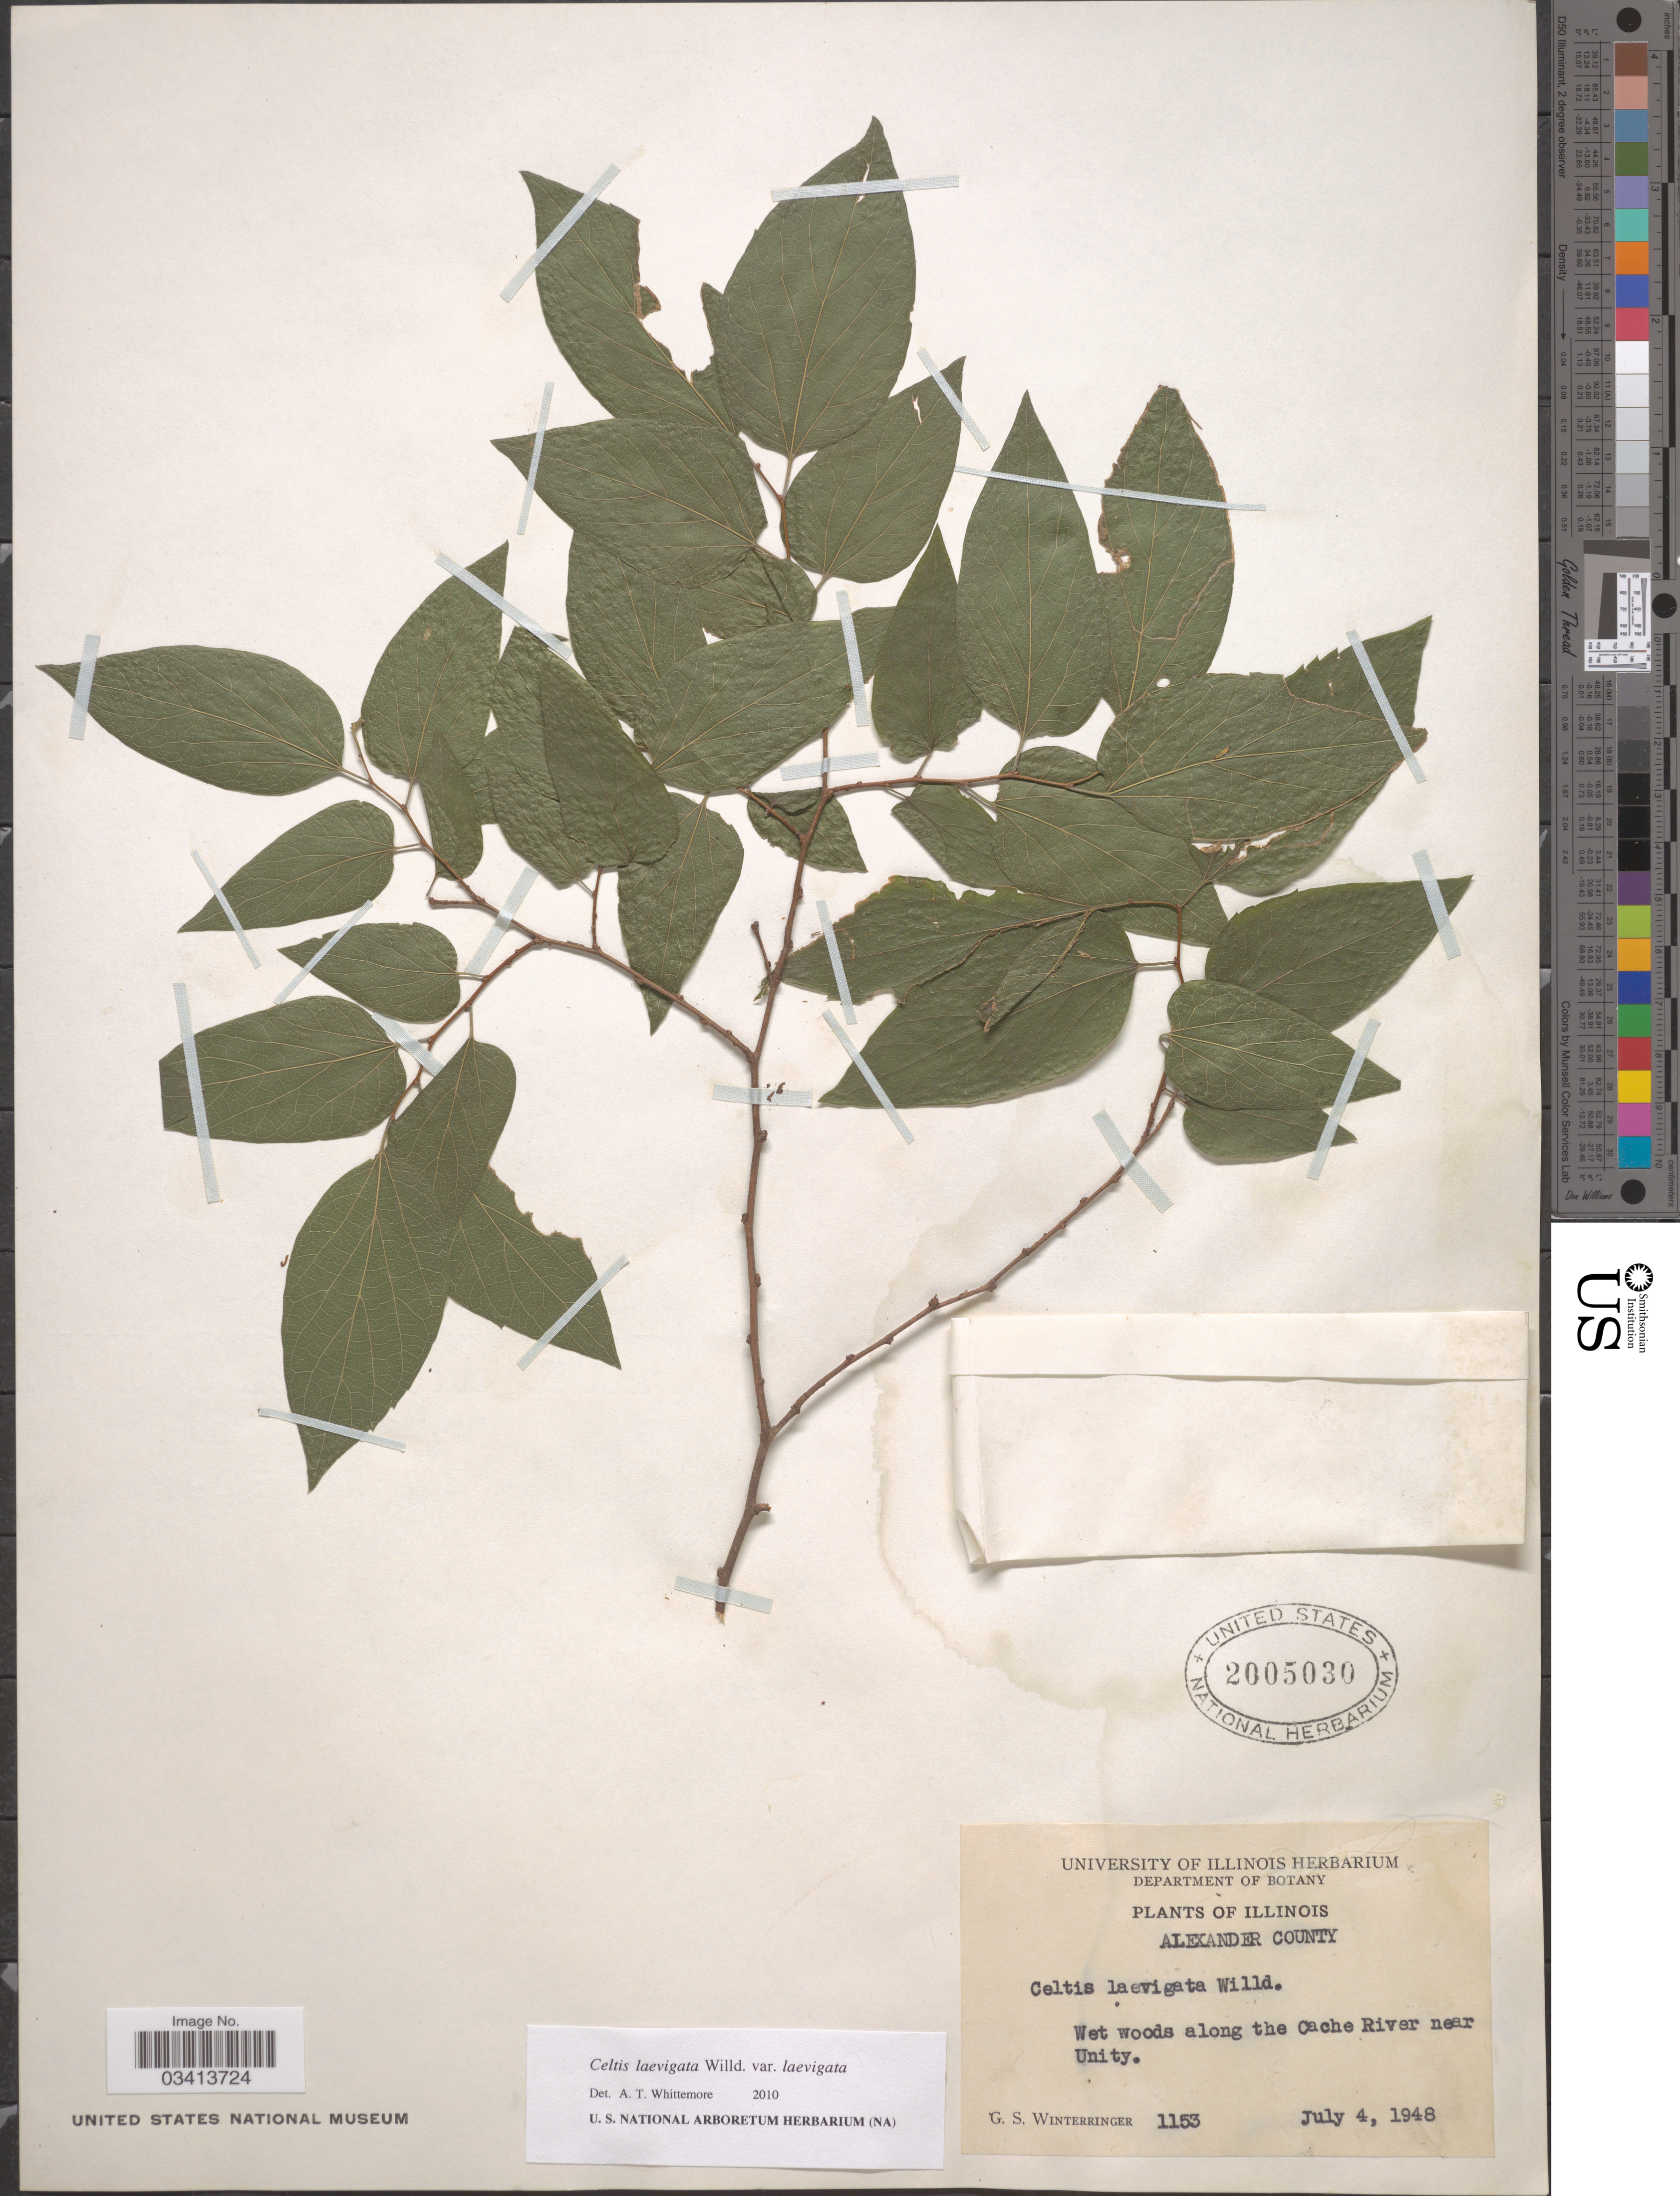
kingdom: Plantae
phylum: Tracheophyta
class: Magnoliopsida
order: Rosales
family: Cannabaceae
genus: Celtis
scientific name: Celtis laevigata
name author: Willd.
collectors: G. Winterringer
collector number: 1153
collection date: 1948-07-04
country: United States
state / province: Illinois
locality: Alexander County. Wet woods along the Cache River near Unity.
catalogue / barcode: US 2005030